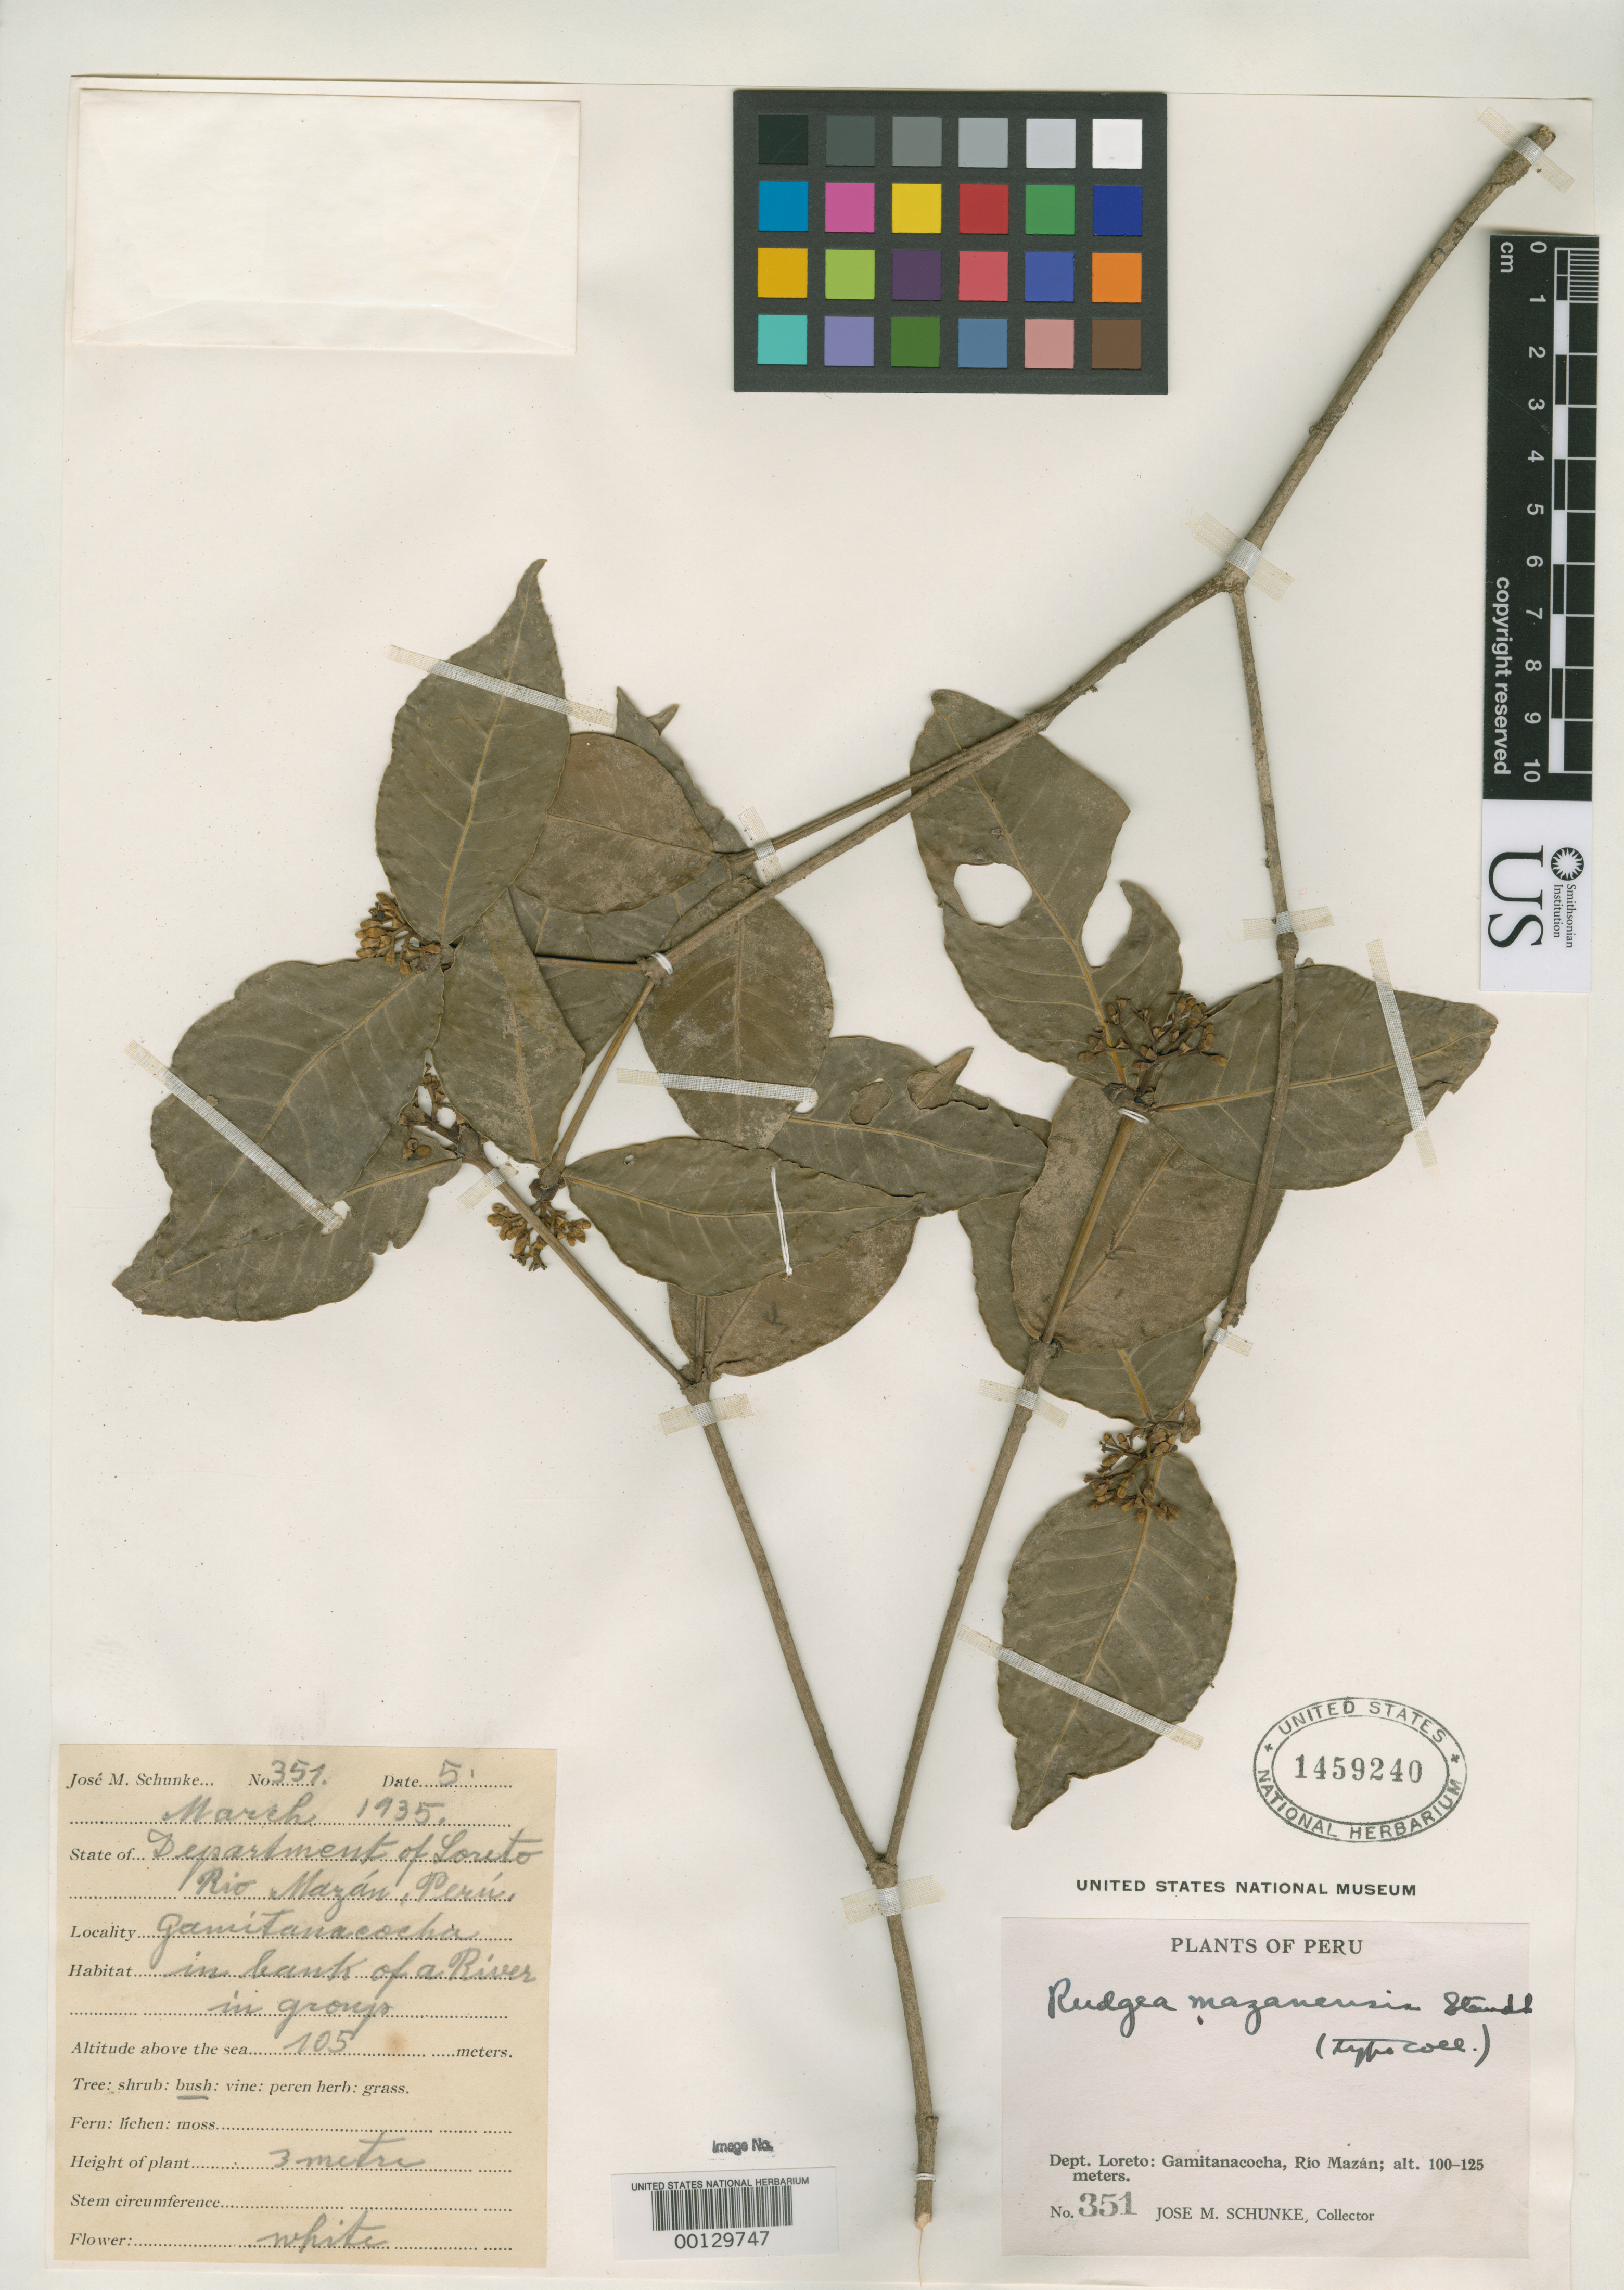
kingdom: Plantae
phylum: Tracheophyta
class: Magnoliopsida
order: Gentianales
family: Rubiaceae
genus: Rudgea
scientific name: Rudgea mazanensis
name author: Standl.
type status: Isotype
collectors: J. M. Schunke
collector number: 351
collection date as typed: Mar 1935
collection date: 1935-03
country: Peru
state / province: Loreto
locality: Rio Mazan, Gamitanacocha.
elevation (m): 105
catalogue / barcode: US 1459240